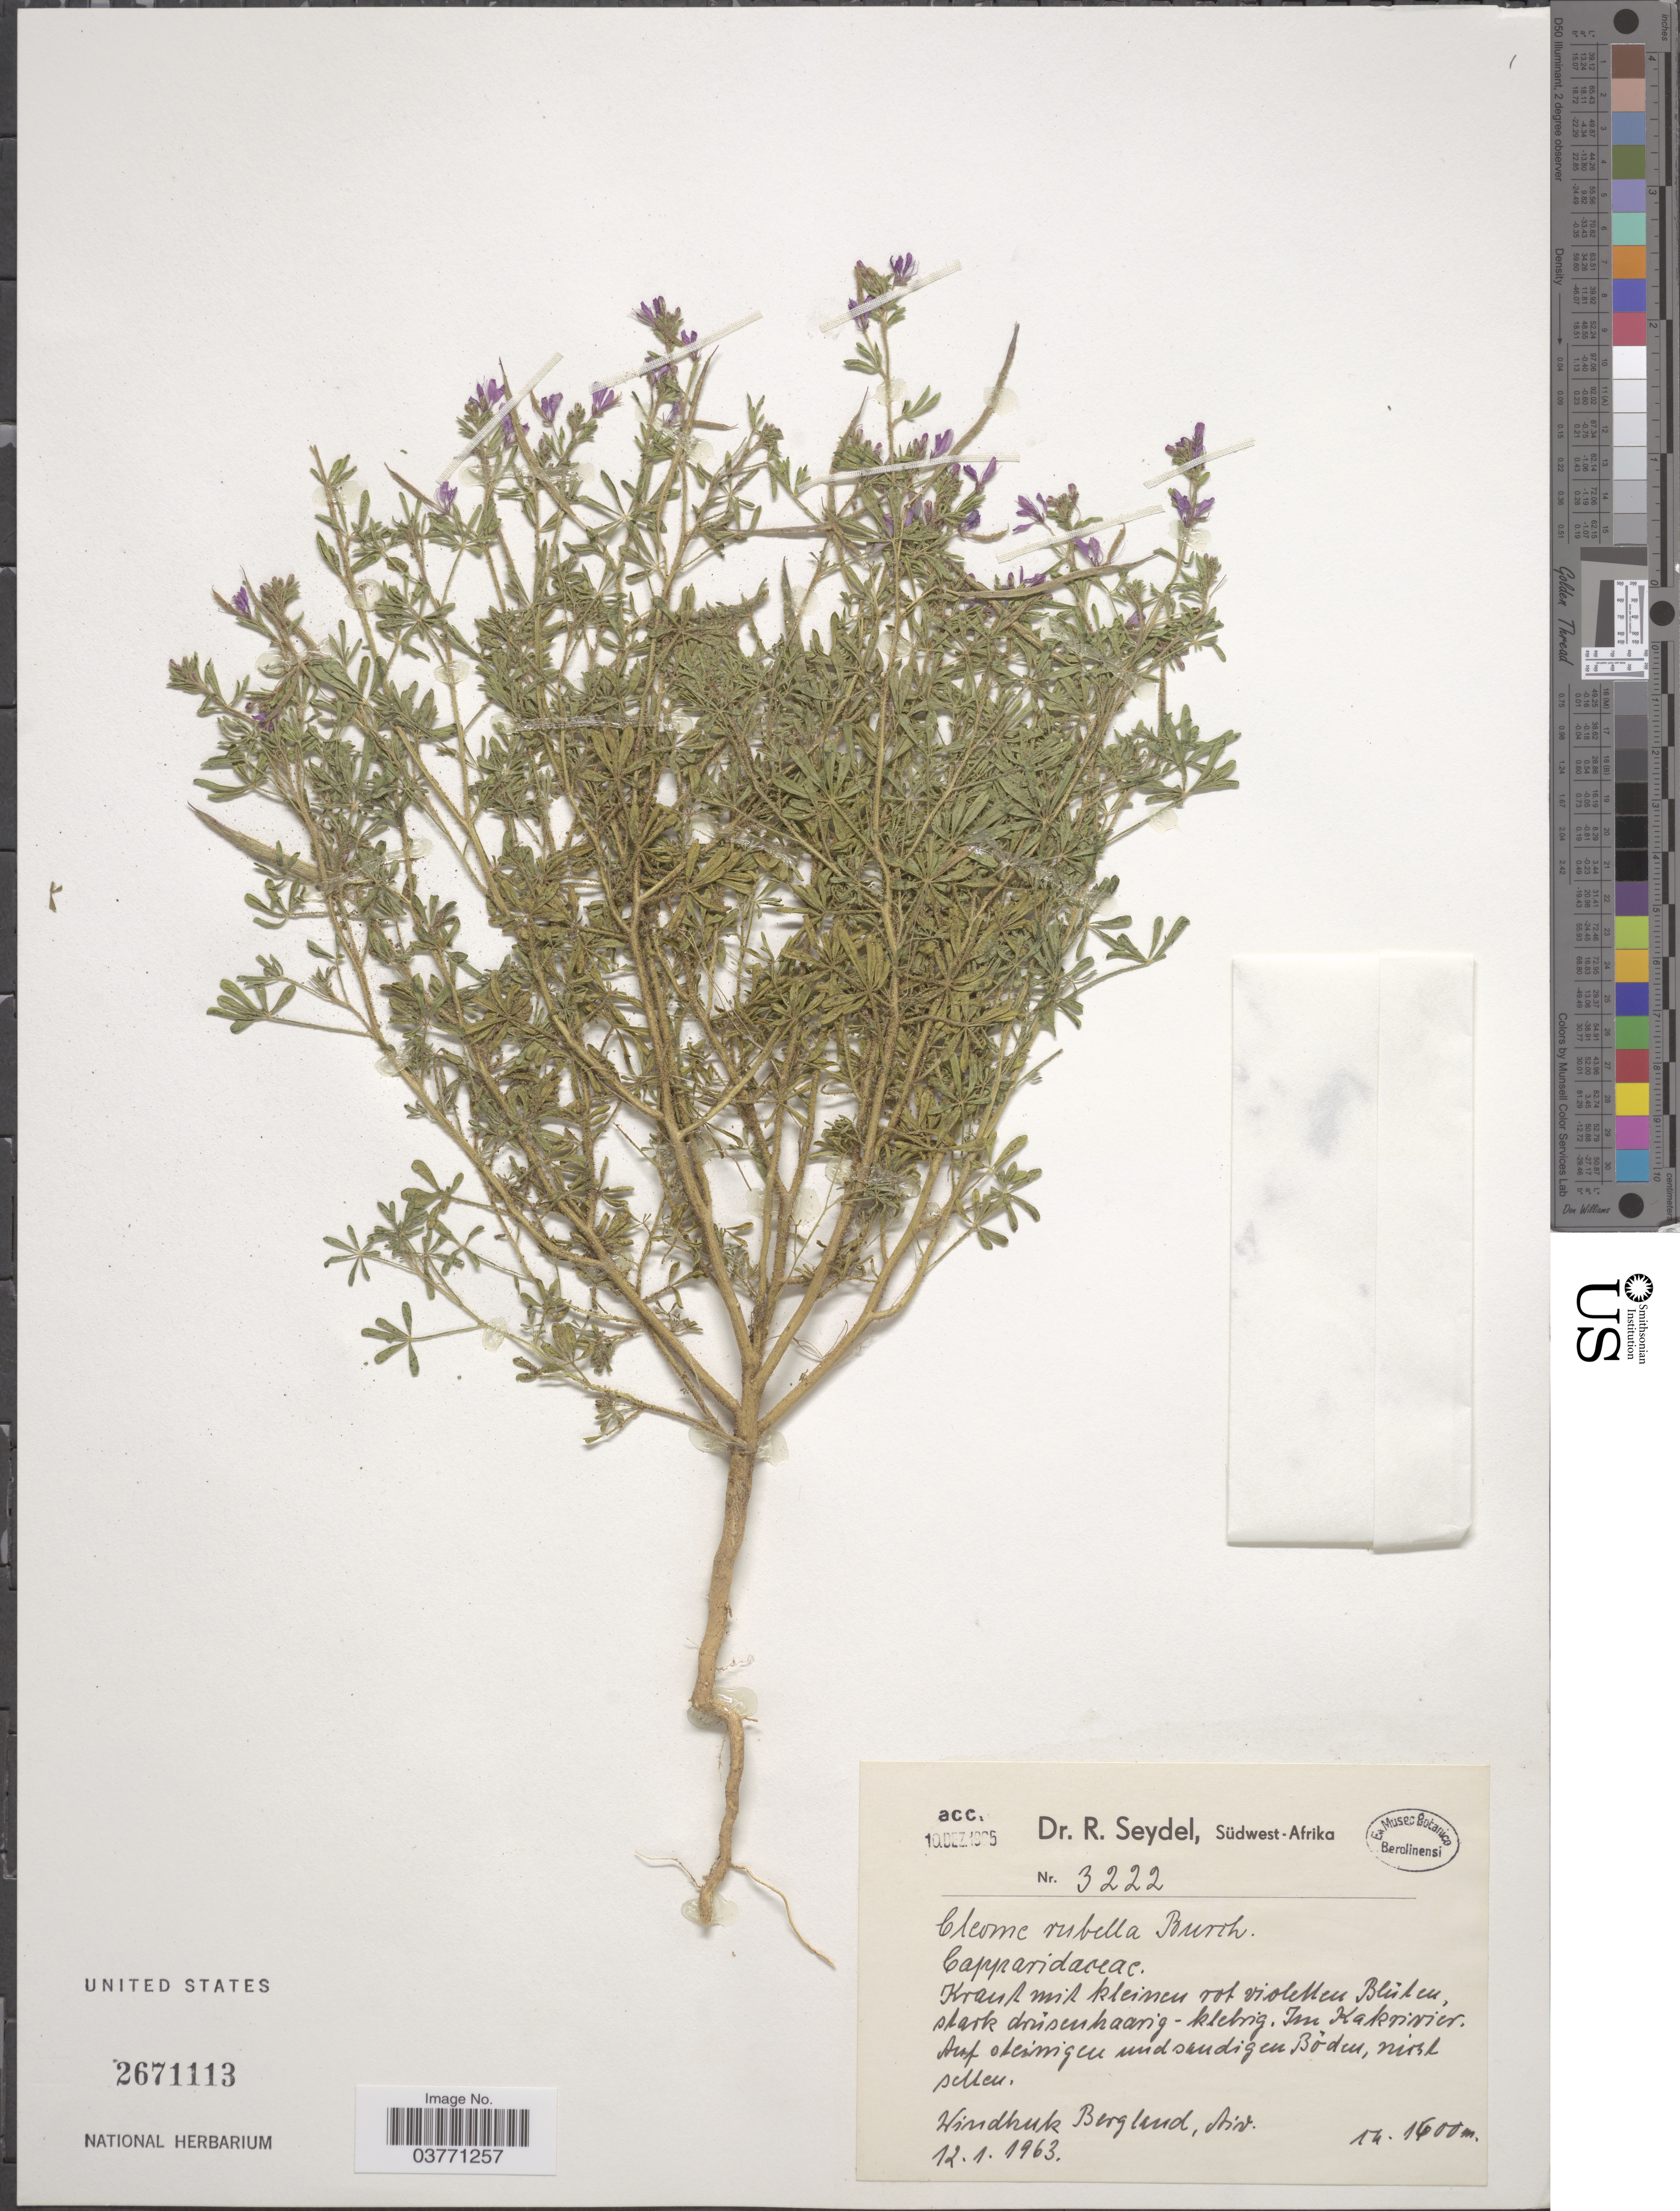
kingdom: Plantae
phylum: Tracheophyta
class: Magnoliopsida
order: Brassicales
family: Cleomaceae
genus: Sieruela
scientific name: Sieruela rubella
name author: (Burch.) Roalson & J.C. Hall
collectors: R. Seydel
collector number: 3222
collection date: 1963-01-12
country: Namibia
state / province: Khomas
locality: Südwest-Afrika [Southwest Africa]. Windhuk [Windhoek] Bergland, Avis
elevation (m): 1600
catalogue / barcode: US 2671113